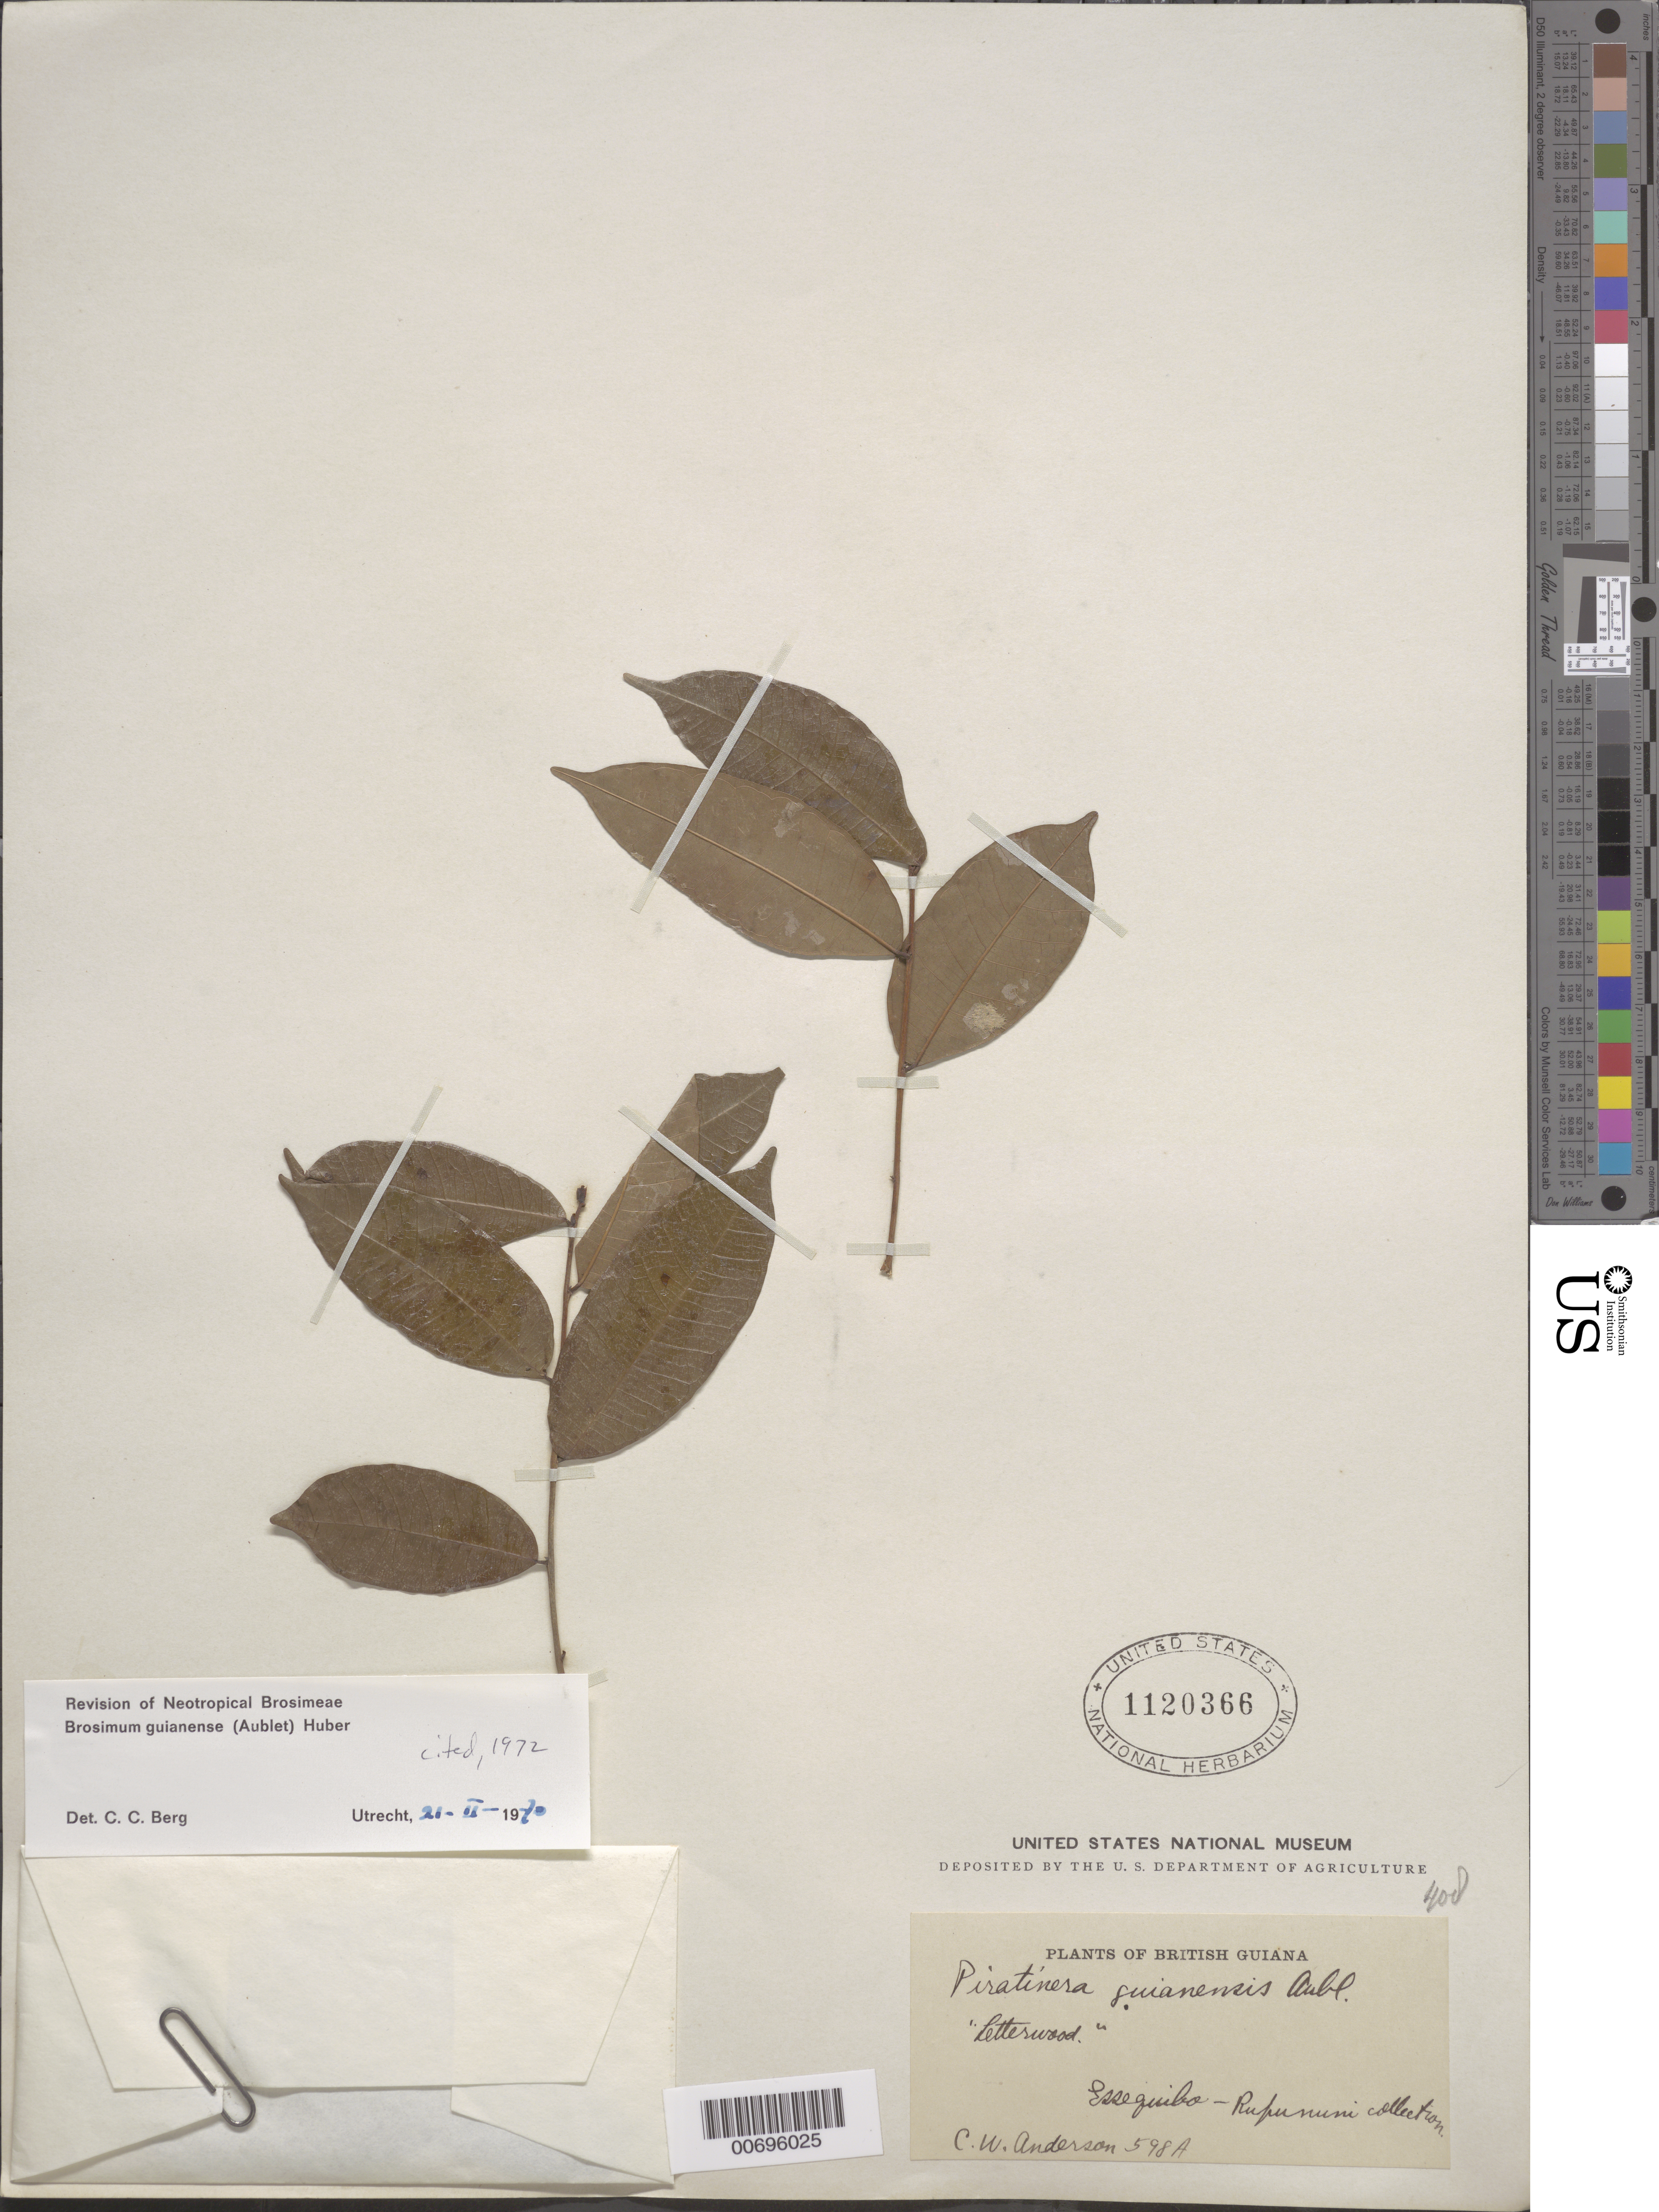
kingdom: Plantae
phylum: Tracheophyta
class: Magnoliopsida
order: Rosales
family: Moraceae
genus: Brosimum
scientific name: Brosimum guianense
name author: (Aubl.) Huber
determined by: Berg, C. C.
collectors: C. W. Anderson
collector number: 598 A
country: Guyana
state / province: Demerara-Mahaica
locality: Essequibo and Rupununi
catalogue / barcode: US 1120366